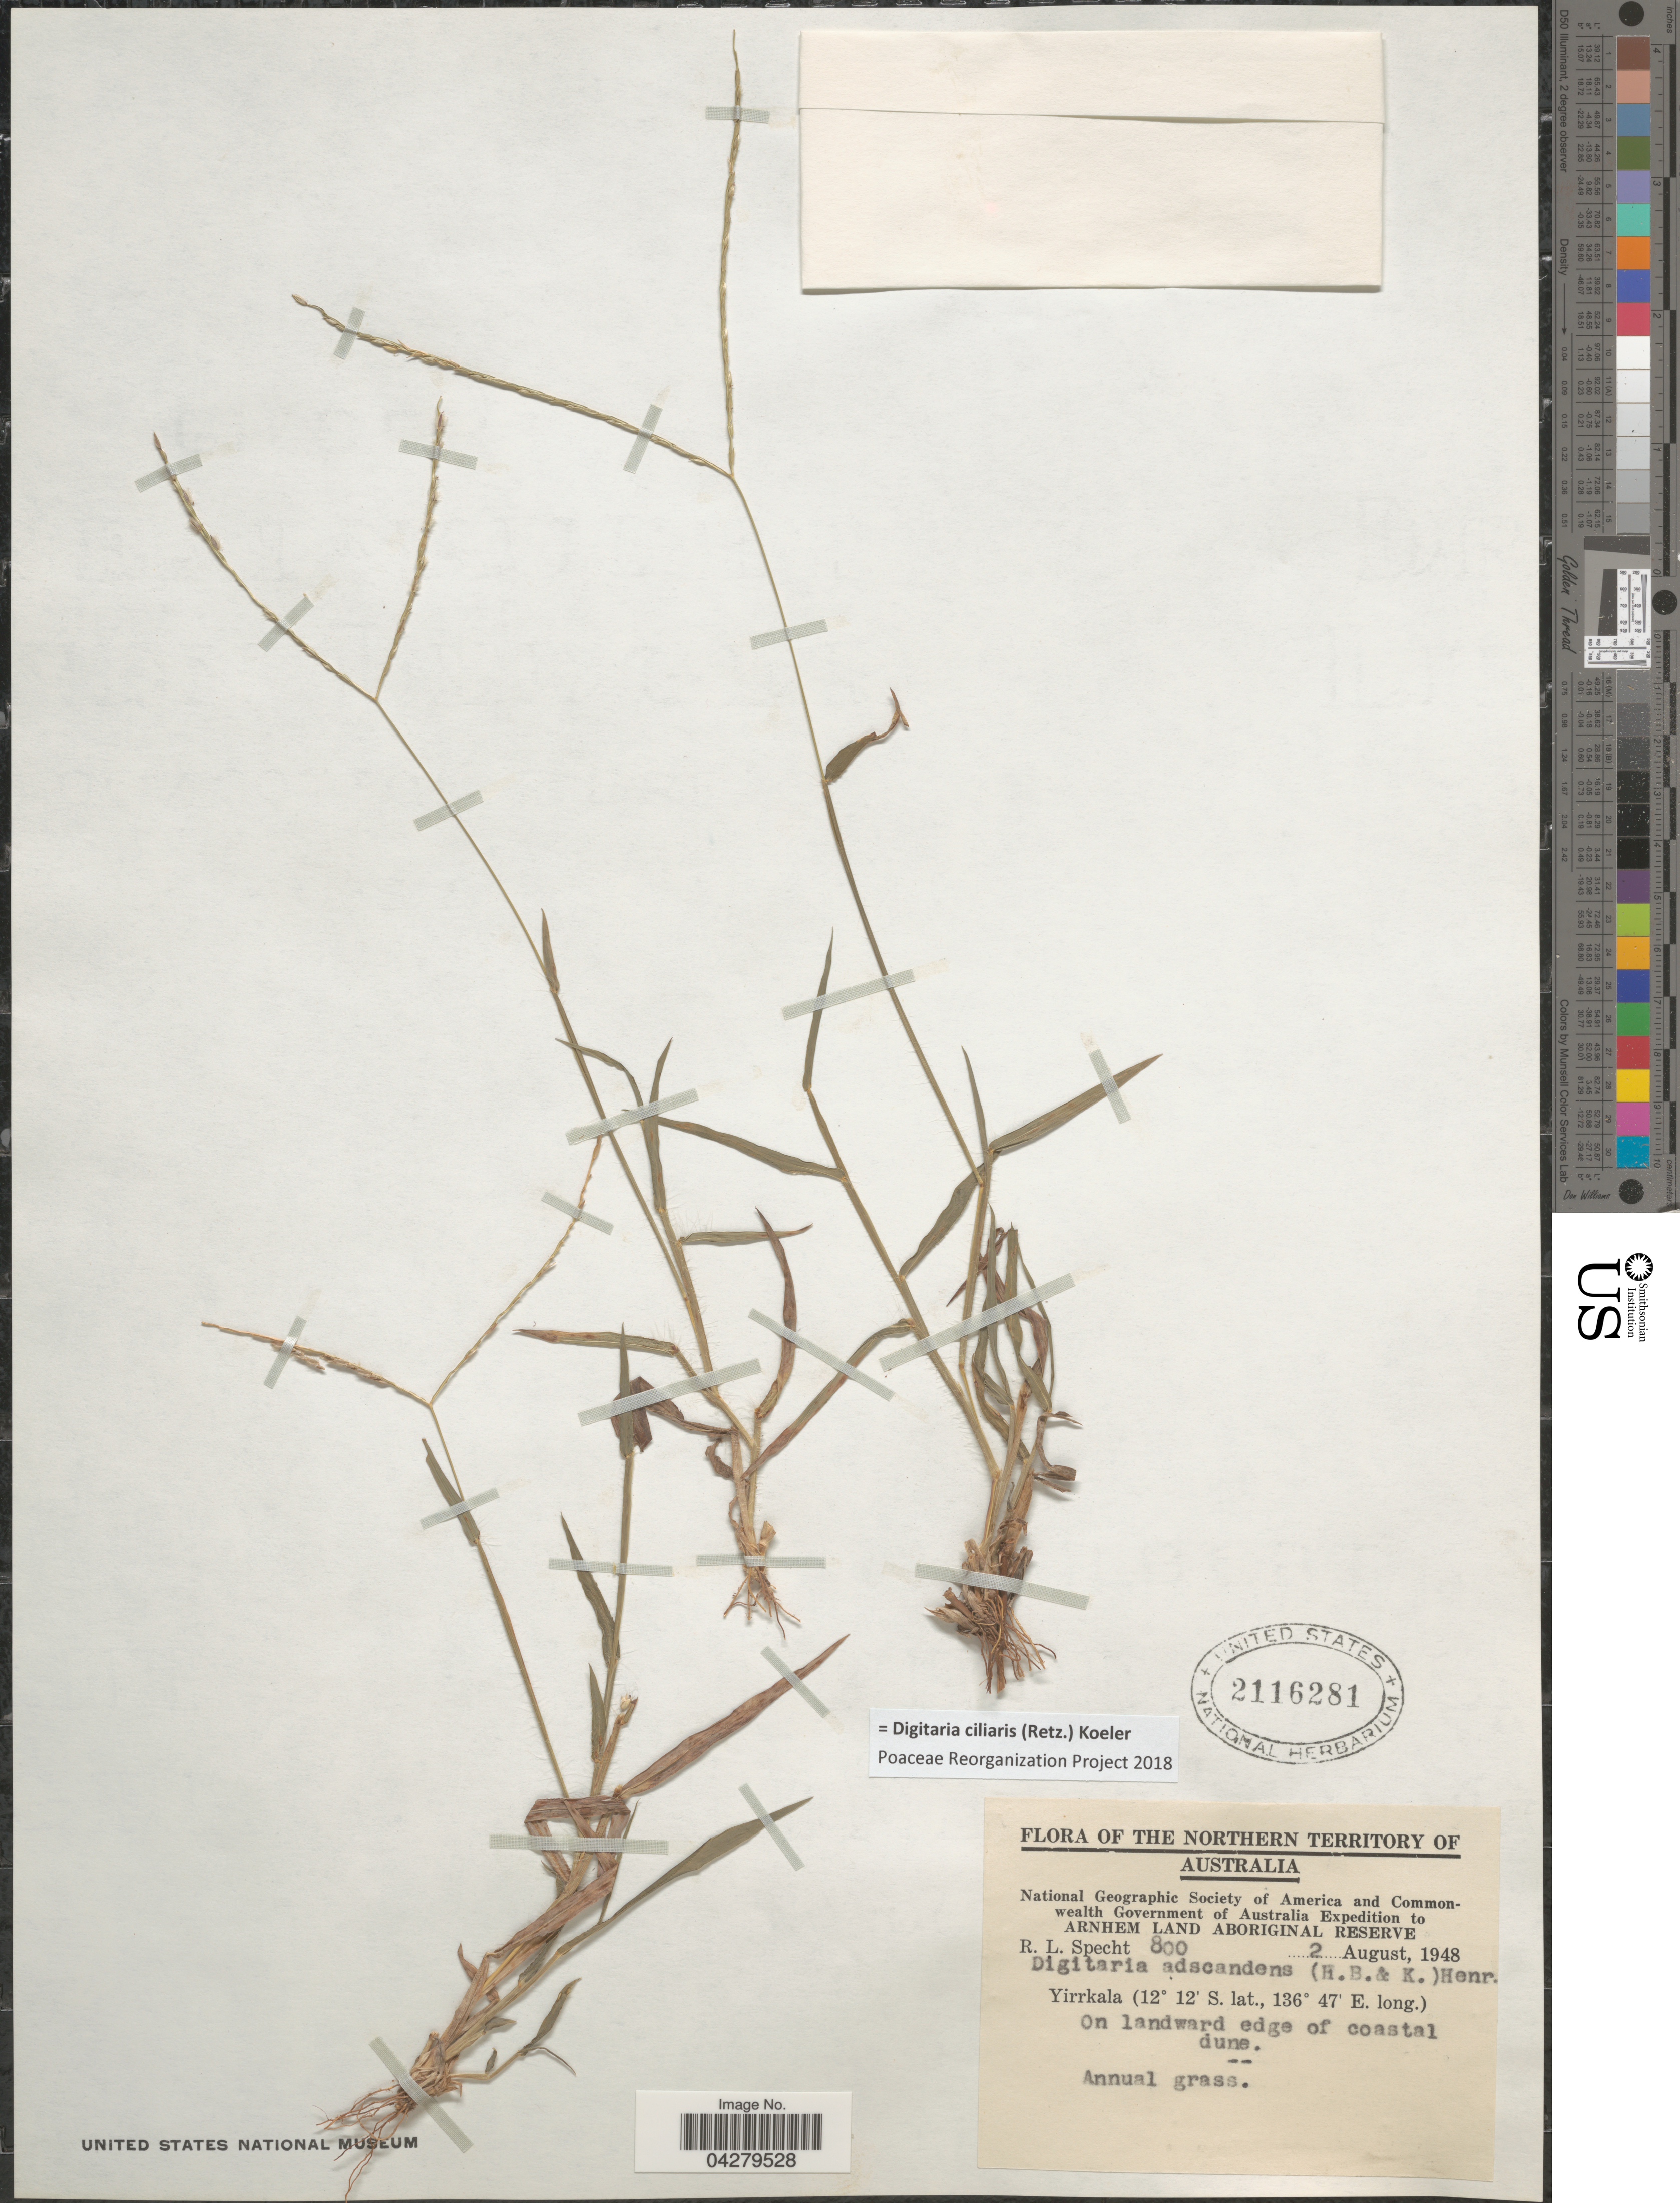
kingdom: Plantae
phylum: Tracheophyta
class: Liliopsida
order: Poales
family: Poaceae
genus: Digitaria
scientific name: Digitaria brownii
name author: (Roem. & Schult.) Hughes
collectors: R. L. Specht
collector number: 800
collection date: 1948-08-02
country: Australia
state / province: Northern Territory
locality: The Northern Territory of Australia. National Geographic Society of America and Commonwealth Government of Australia Expedition to Arnhem Land Aboriginal Reserve. Yirrkala.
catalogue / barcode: US 2116281